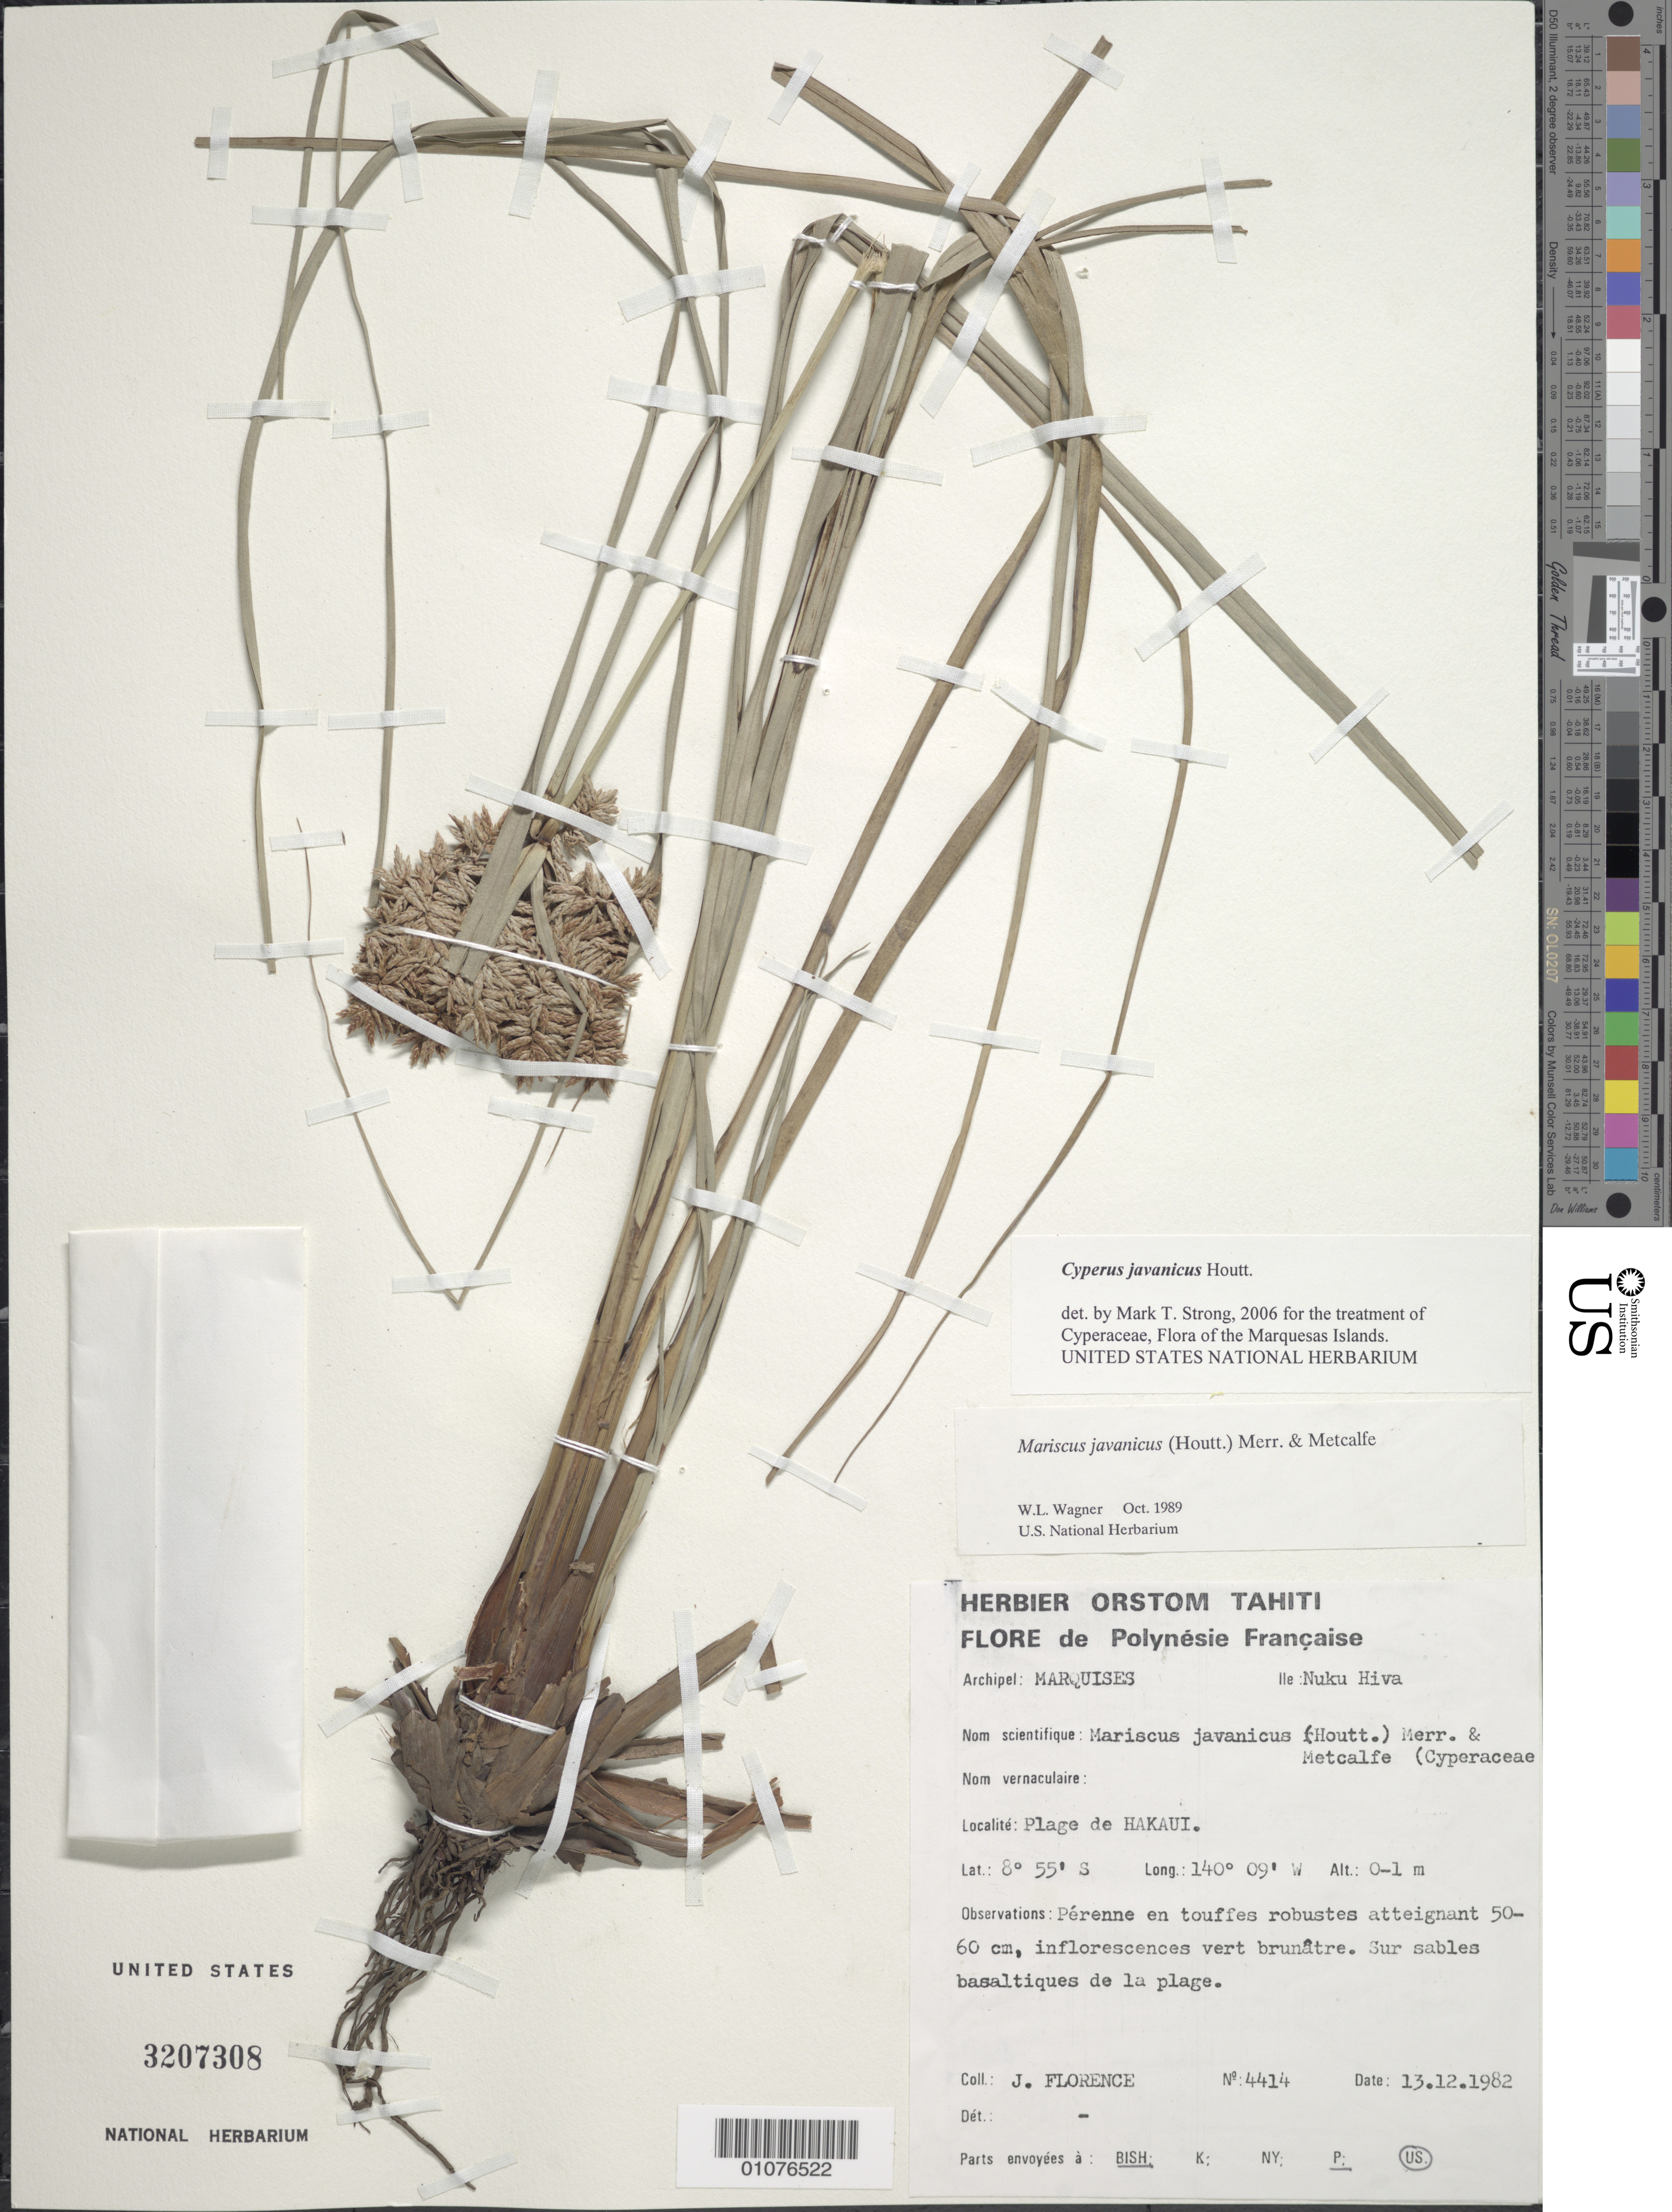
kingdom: Plantae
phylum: Tracheophyta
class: Liliopsida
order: Poales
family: Cyperaceae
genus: Cyperus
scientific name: Cyperus javanicus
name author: Houtt.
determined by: Strong, M. T., (US), Smithsonian Institution - National Museum of Natural History (UNITED STATES)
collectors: J. Florence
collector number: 4414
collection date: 1982-12-13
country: French Polynesia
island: Nuku Hiva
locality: Plage de Hakaui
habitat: Sur sables basaltiques de la plage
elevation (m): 0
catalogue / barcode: US 3207308